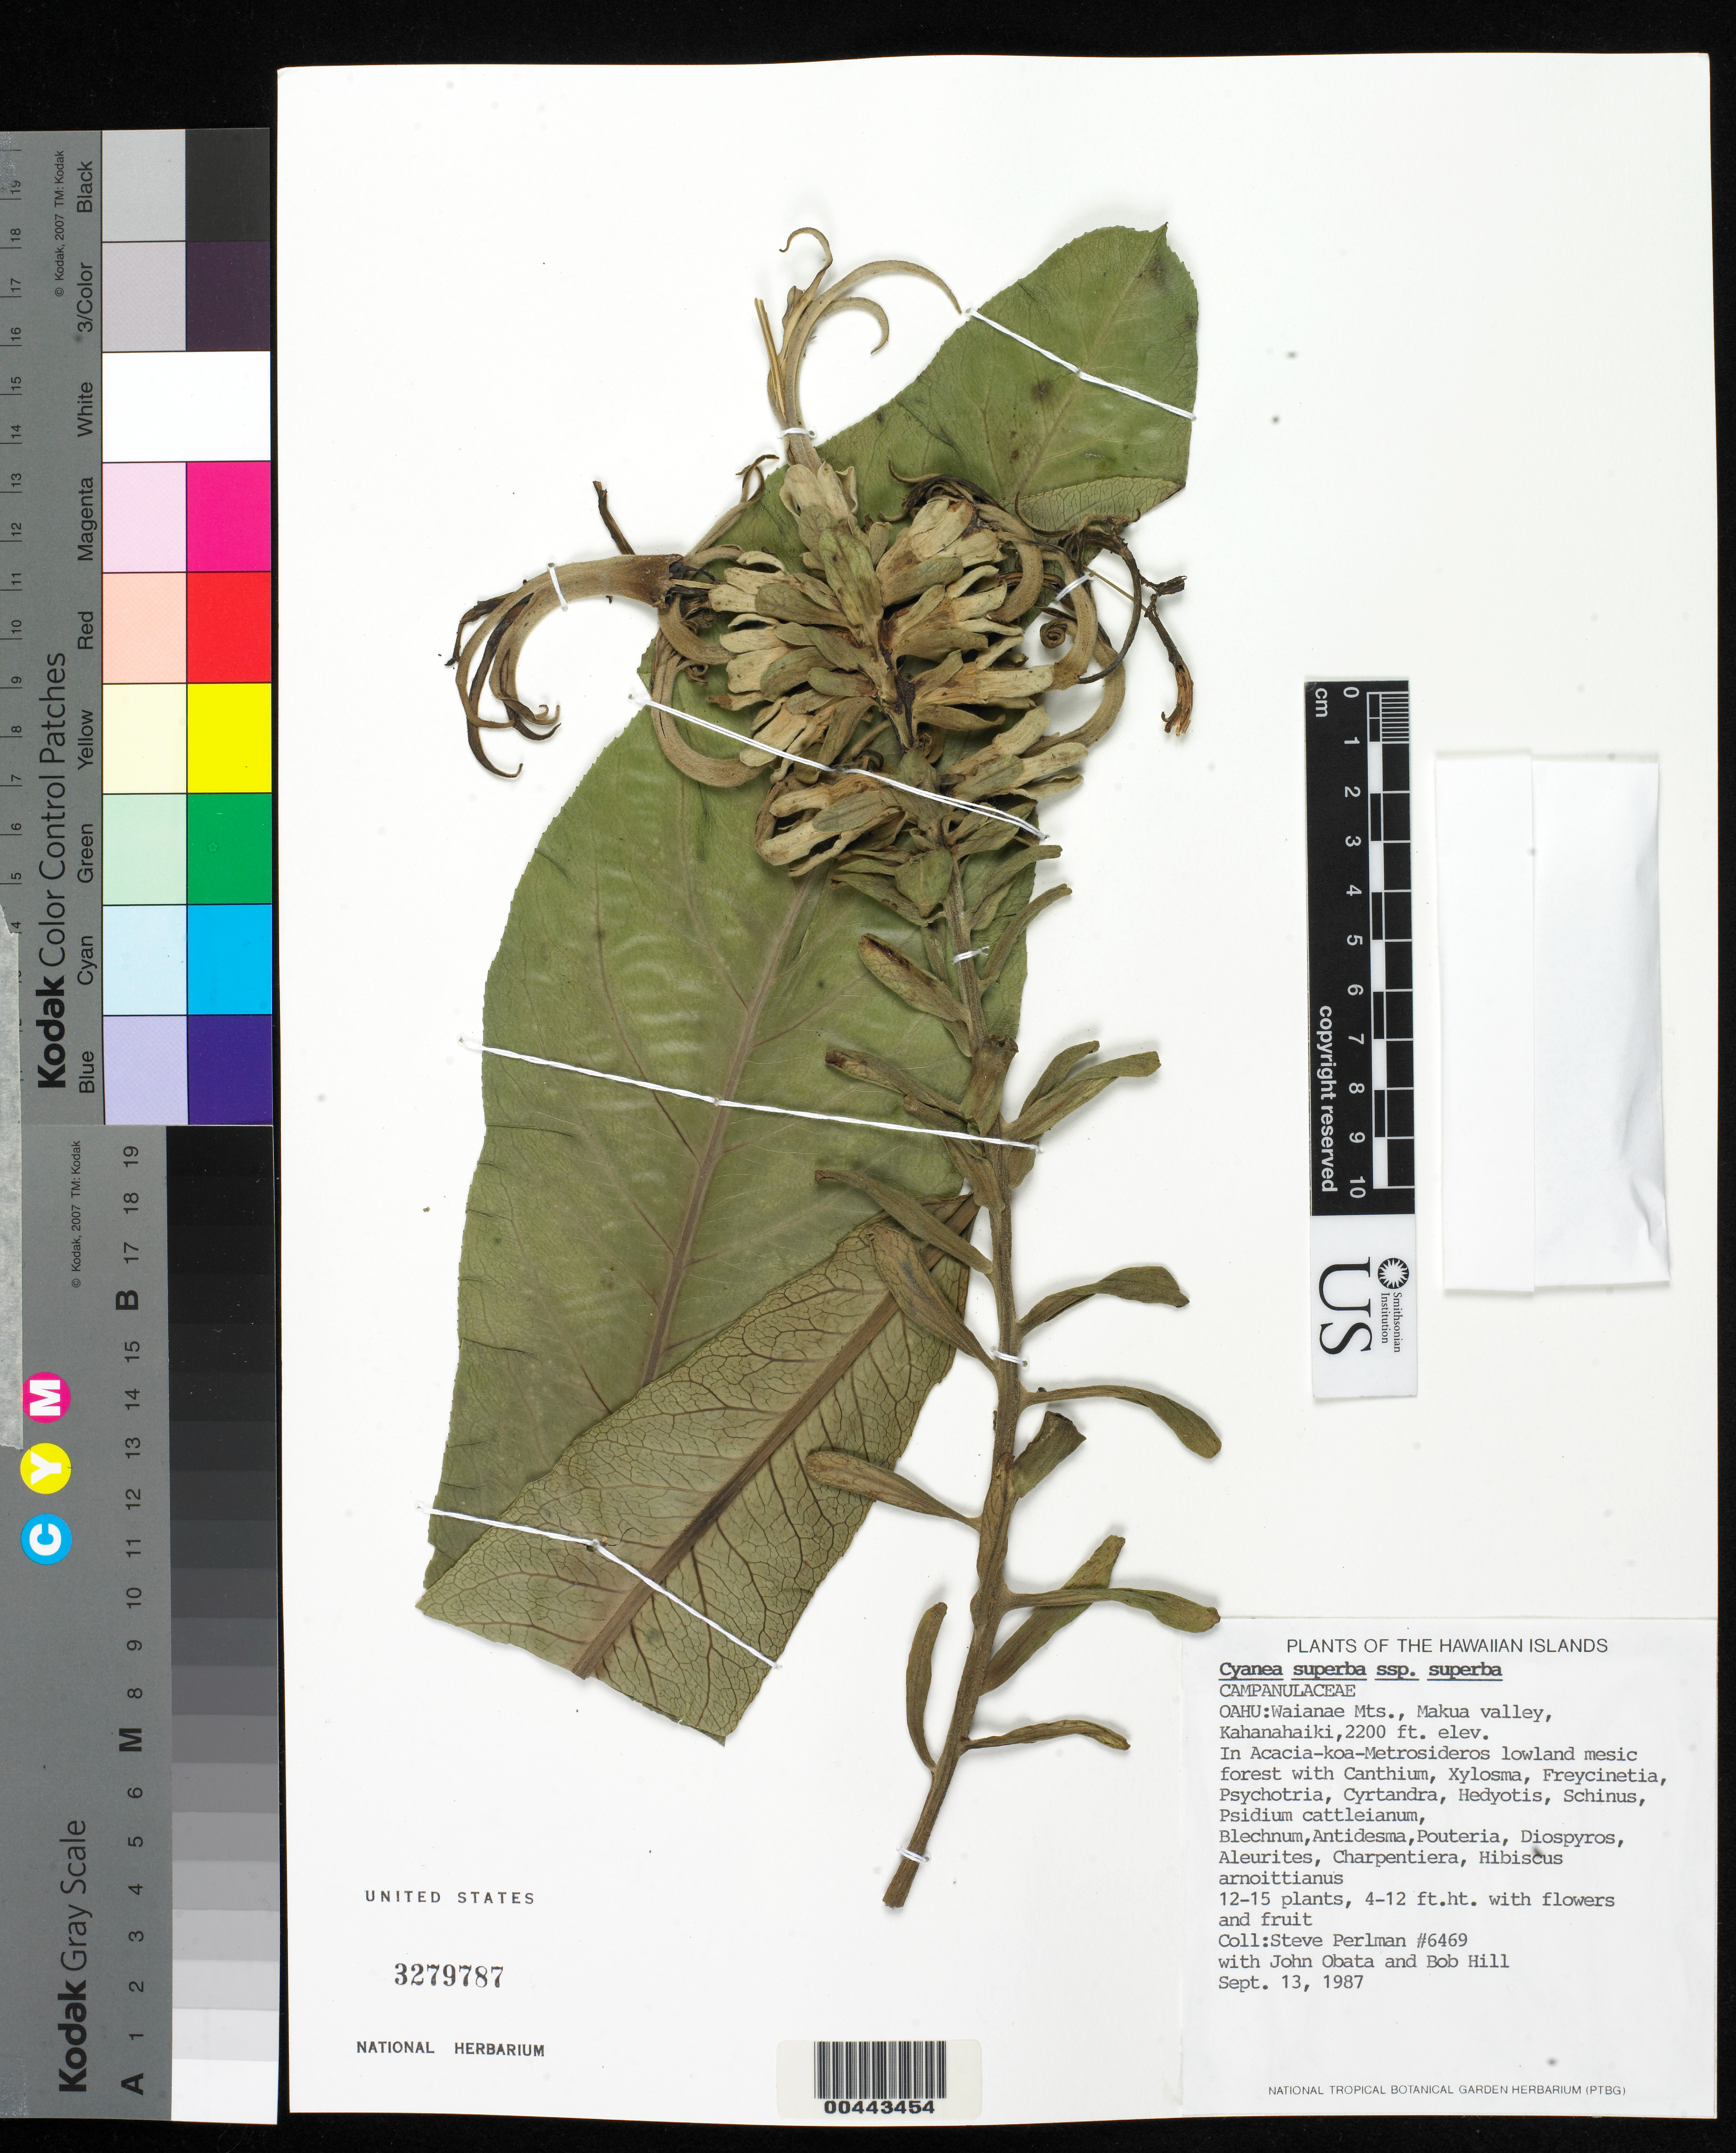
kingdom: Plantae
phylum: Tracheophyta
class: Magnoliopsida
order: Asterales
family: Campanulaceae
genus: Cyanea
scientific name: Cyanea superba subsp. superba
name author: (Cham.) A. Gray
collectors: S. P. Perlman, J. Obata & B. Hill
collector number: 6469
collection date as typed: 13 Sep 1987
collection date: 1987-09-13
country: United States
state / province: Hawaii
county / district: Honolulu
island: Oahu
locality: Waianae Mts., Makua Valley, Kahanahaiki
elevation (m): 671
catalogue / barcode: US 3279787